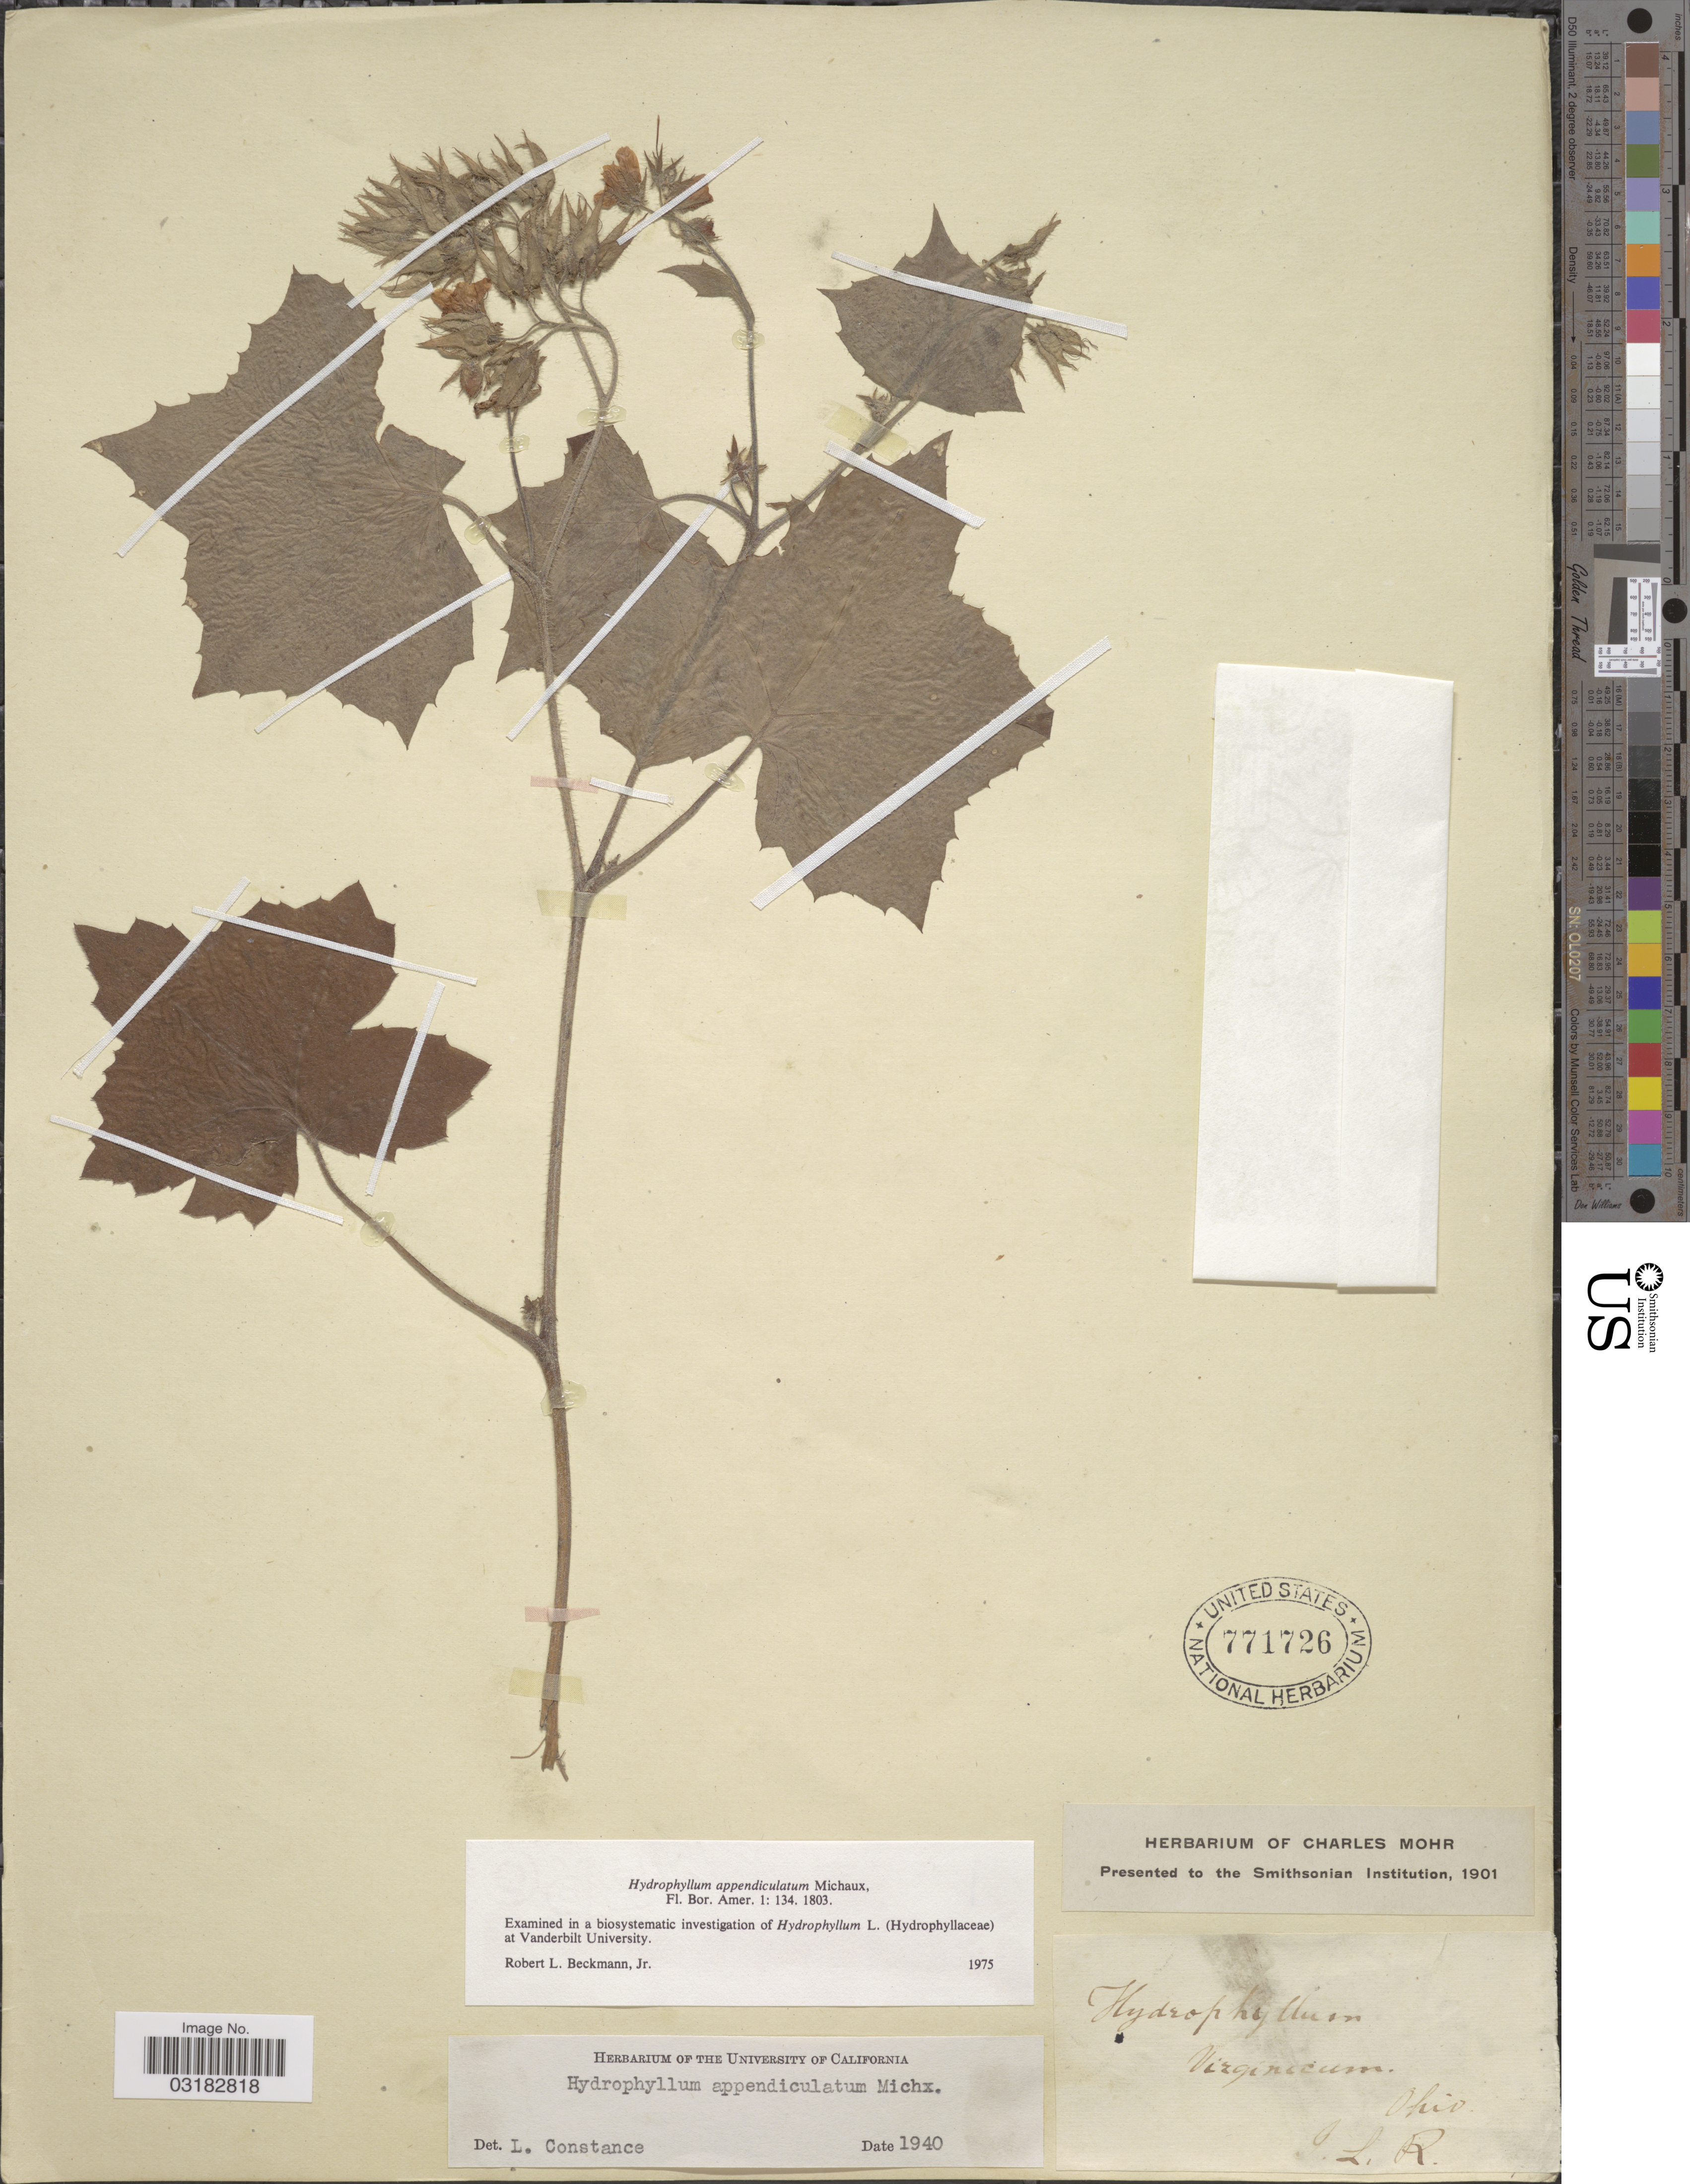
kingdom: Plantae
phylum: Tracheophyta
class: Magnoliopsida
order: Boraginales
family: Hydrophyllaceae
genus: Hydrophyllum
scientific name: Hydrophyllum appendiculatum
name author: Michx.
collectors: I. L. R.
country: United States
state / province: Ohio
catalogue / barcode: US 771726